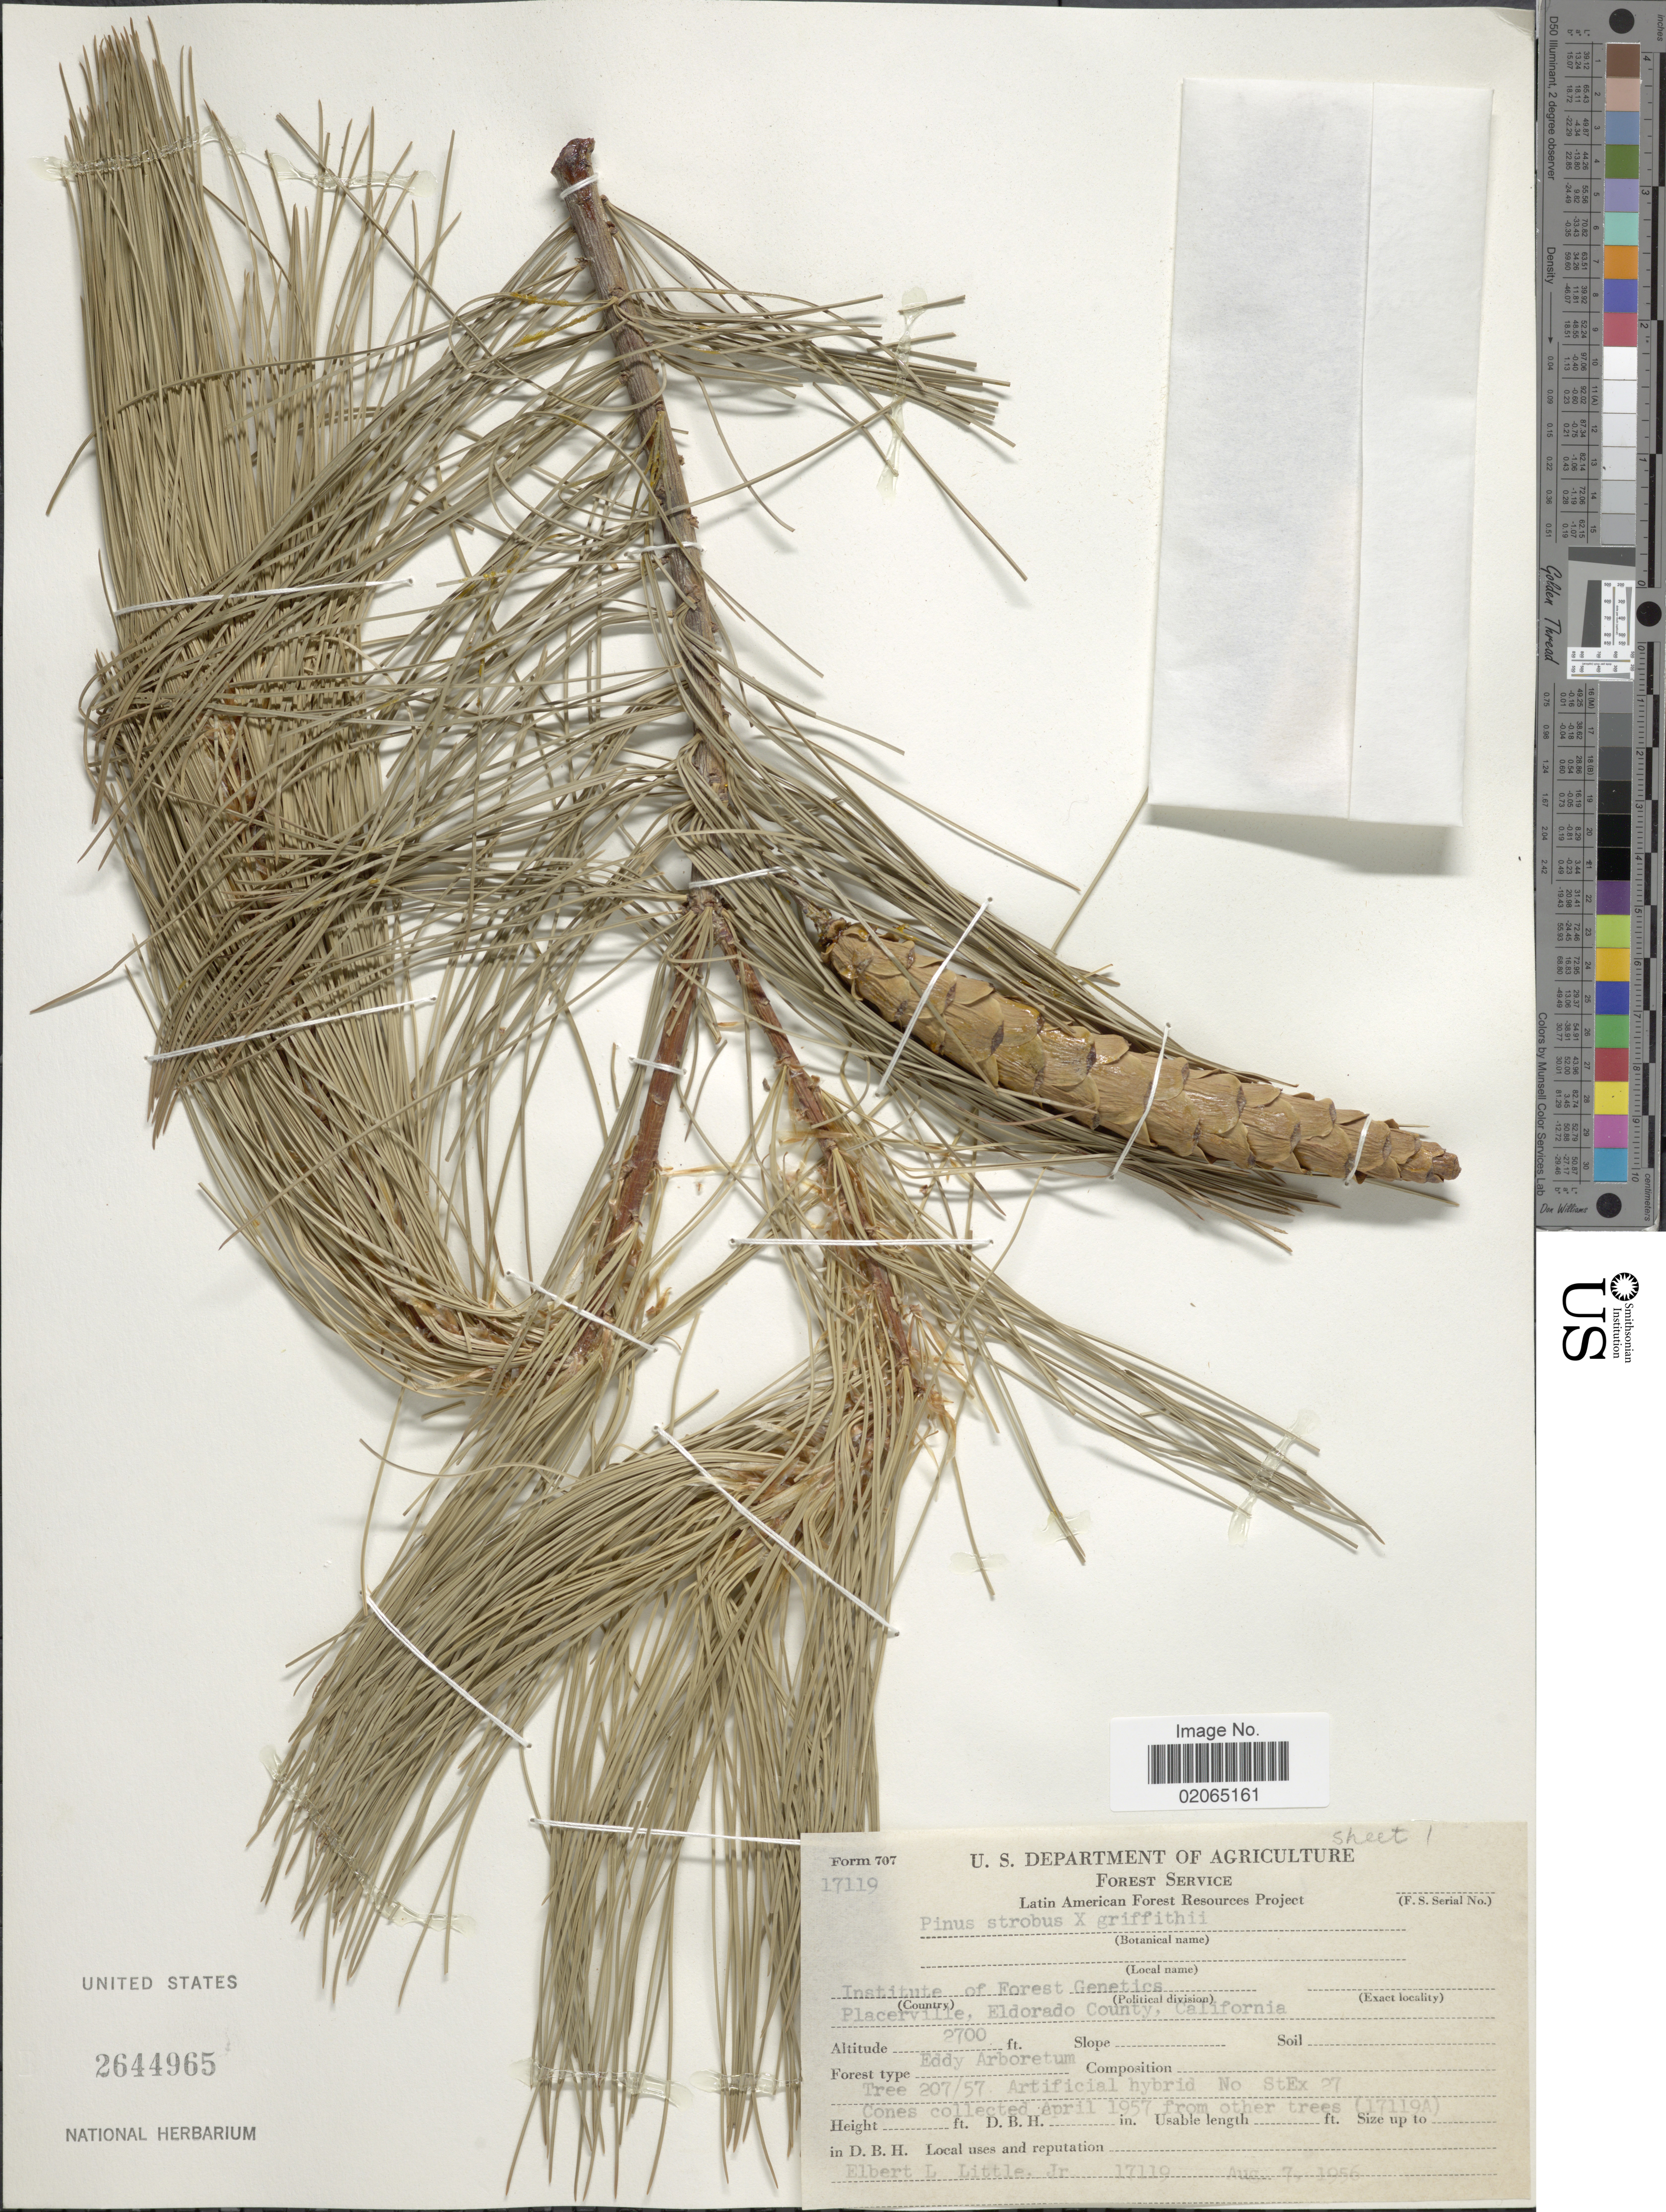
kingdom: Plantae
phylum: Tracheophyta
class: Pinopsida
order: Pinales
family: Pinaceae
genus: Pinus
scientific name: Pinus sylvestris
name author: L.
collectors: E. L. Little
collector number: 17119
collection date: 1956-08-07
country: United States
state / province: California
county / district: El Dorado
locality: Institute of Forest Genetics, Placerville, Eldorado County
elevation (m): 823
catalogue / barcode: US 2644965